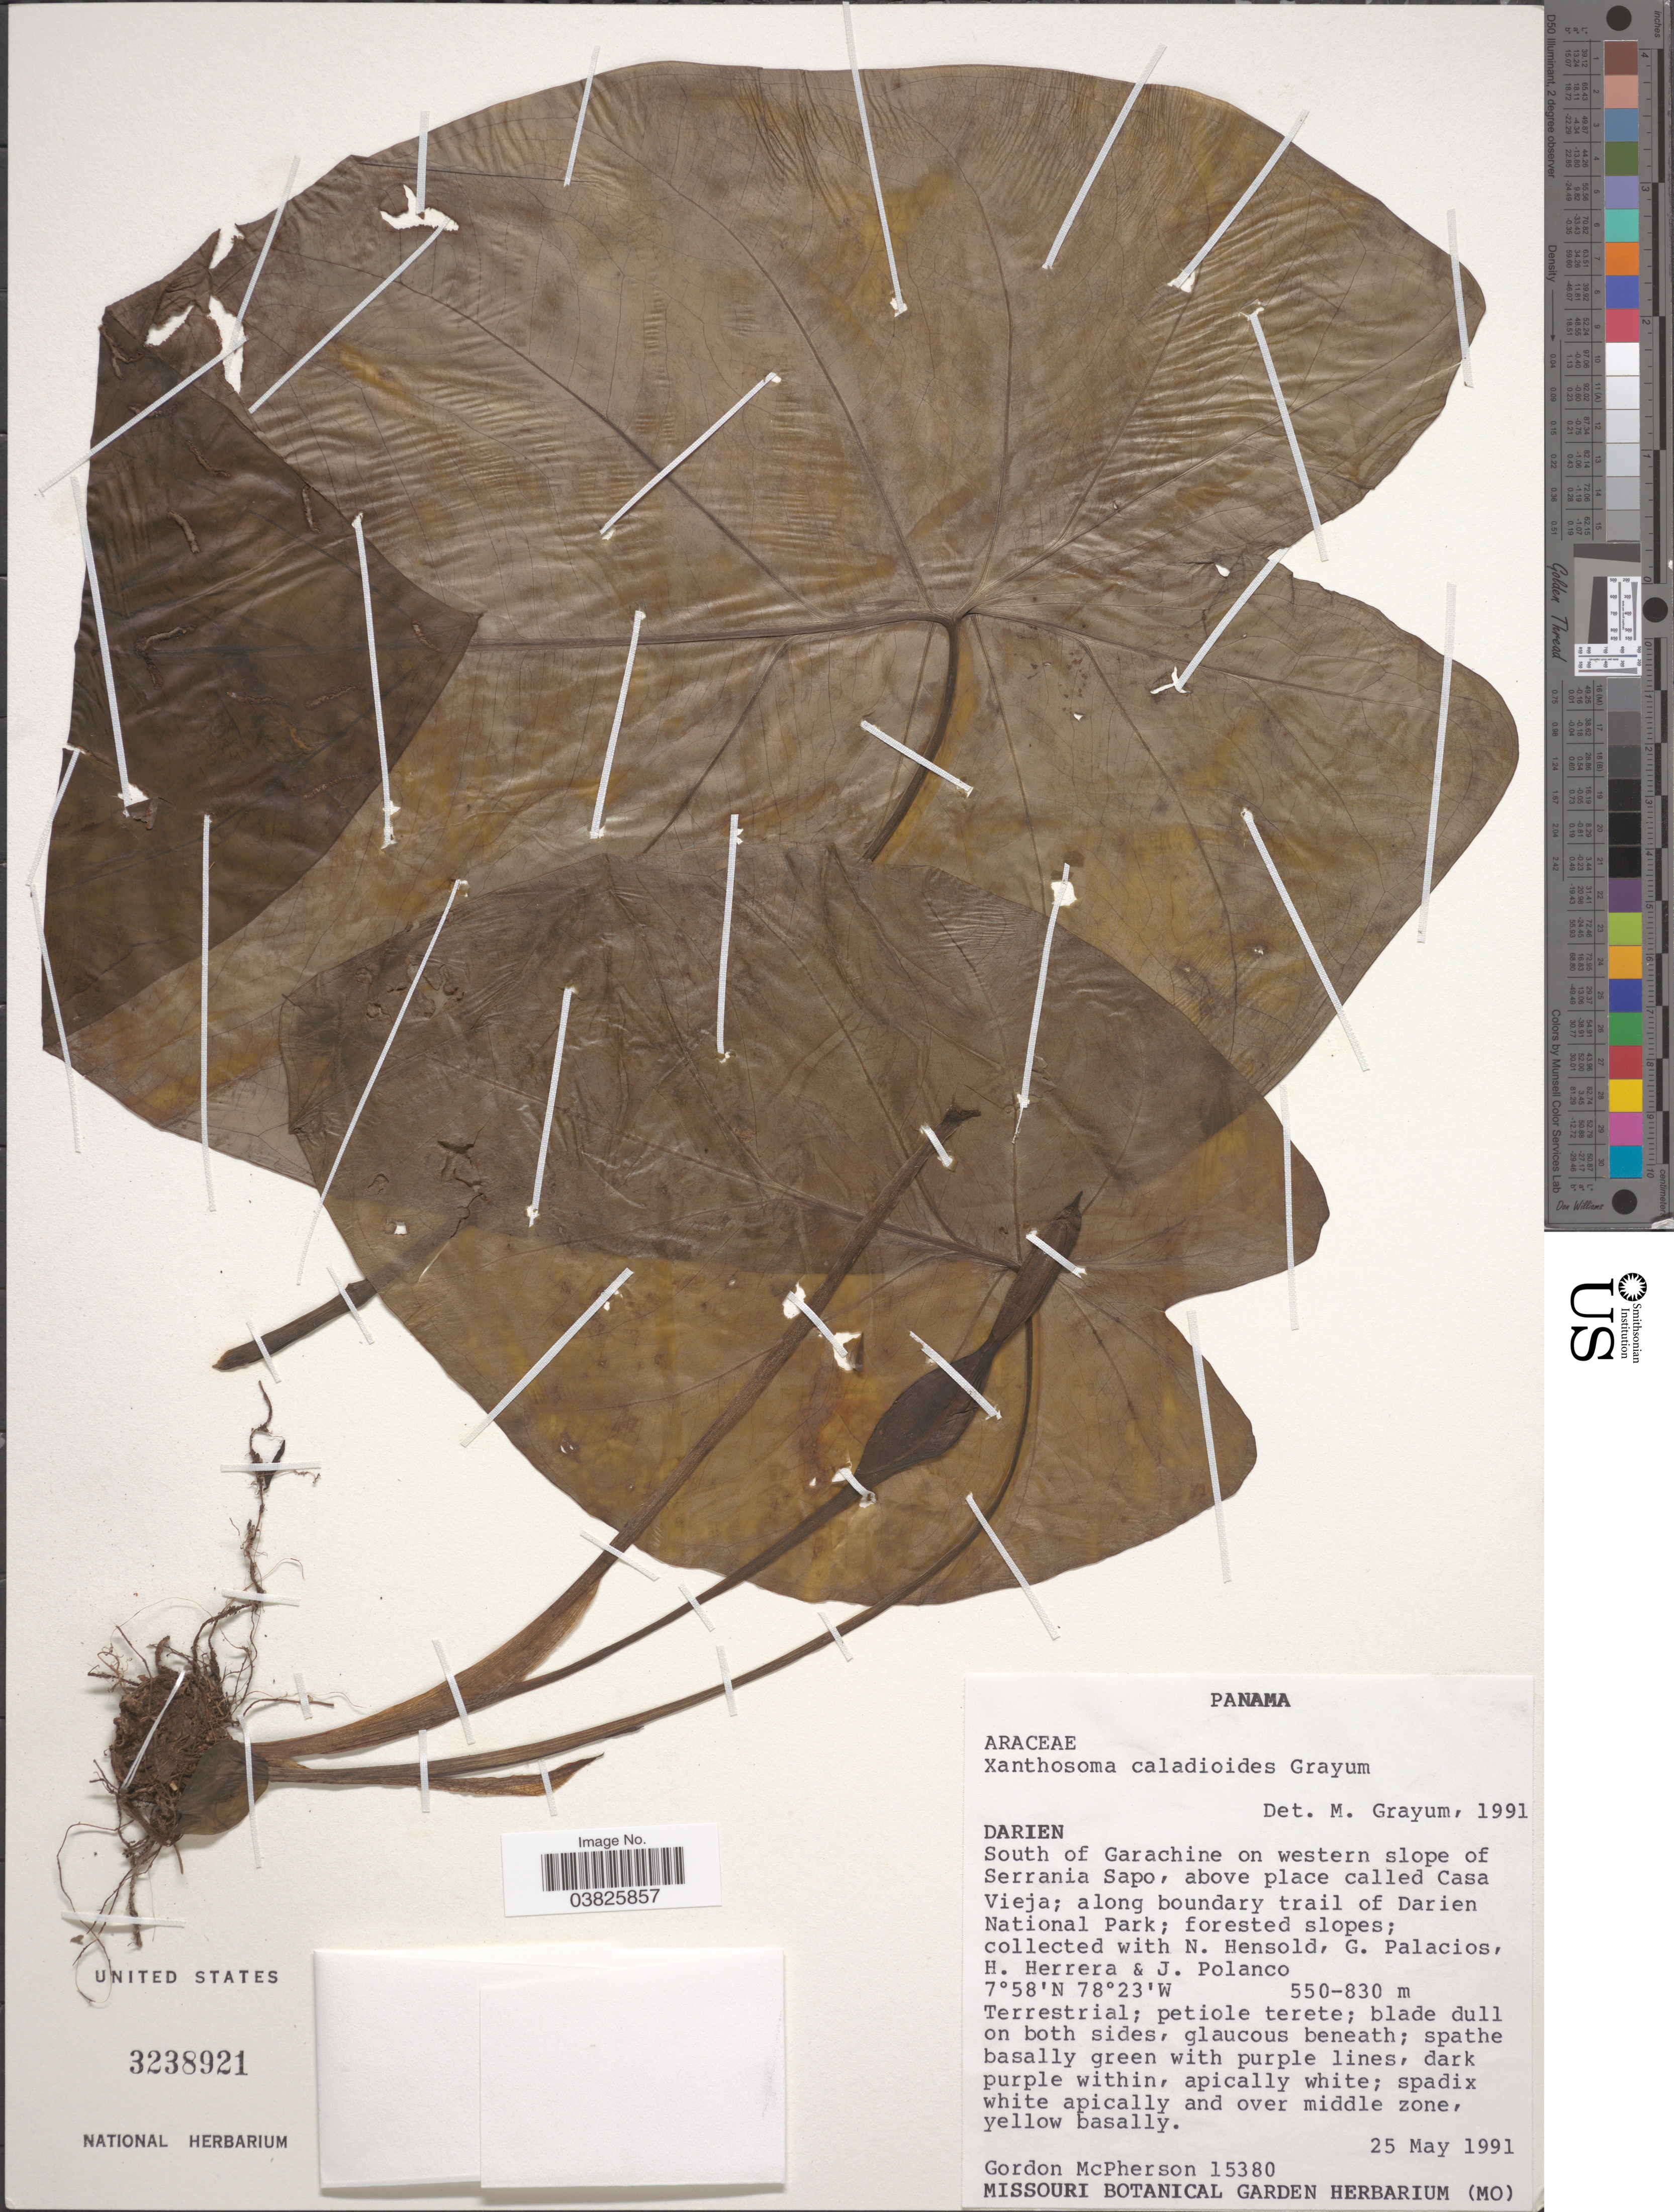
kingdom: Plantae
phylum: Tracheophyta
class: Liliopsida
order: Alismatales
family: Araceae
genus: Xanthosoma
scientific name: Xanthosoma caladioides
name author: Grayum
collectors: G. D. McPherson, N. Hensold, G. Palacios, H. Herrera & J. Polanco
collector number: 15380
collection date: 1991-05-25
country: Panama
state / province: Darien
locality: South of Garachine on western slope of Serrania Sapo, above place called Casa Vieja; along boundary trail of Darien National Park.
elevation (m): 550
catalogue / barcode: US 3238921